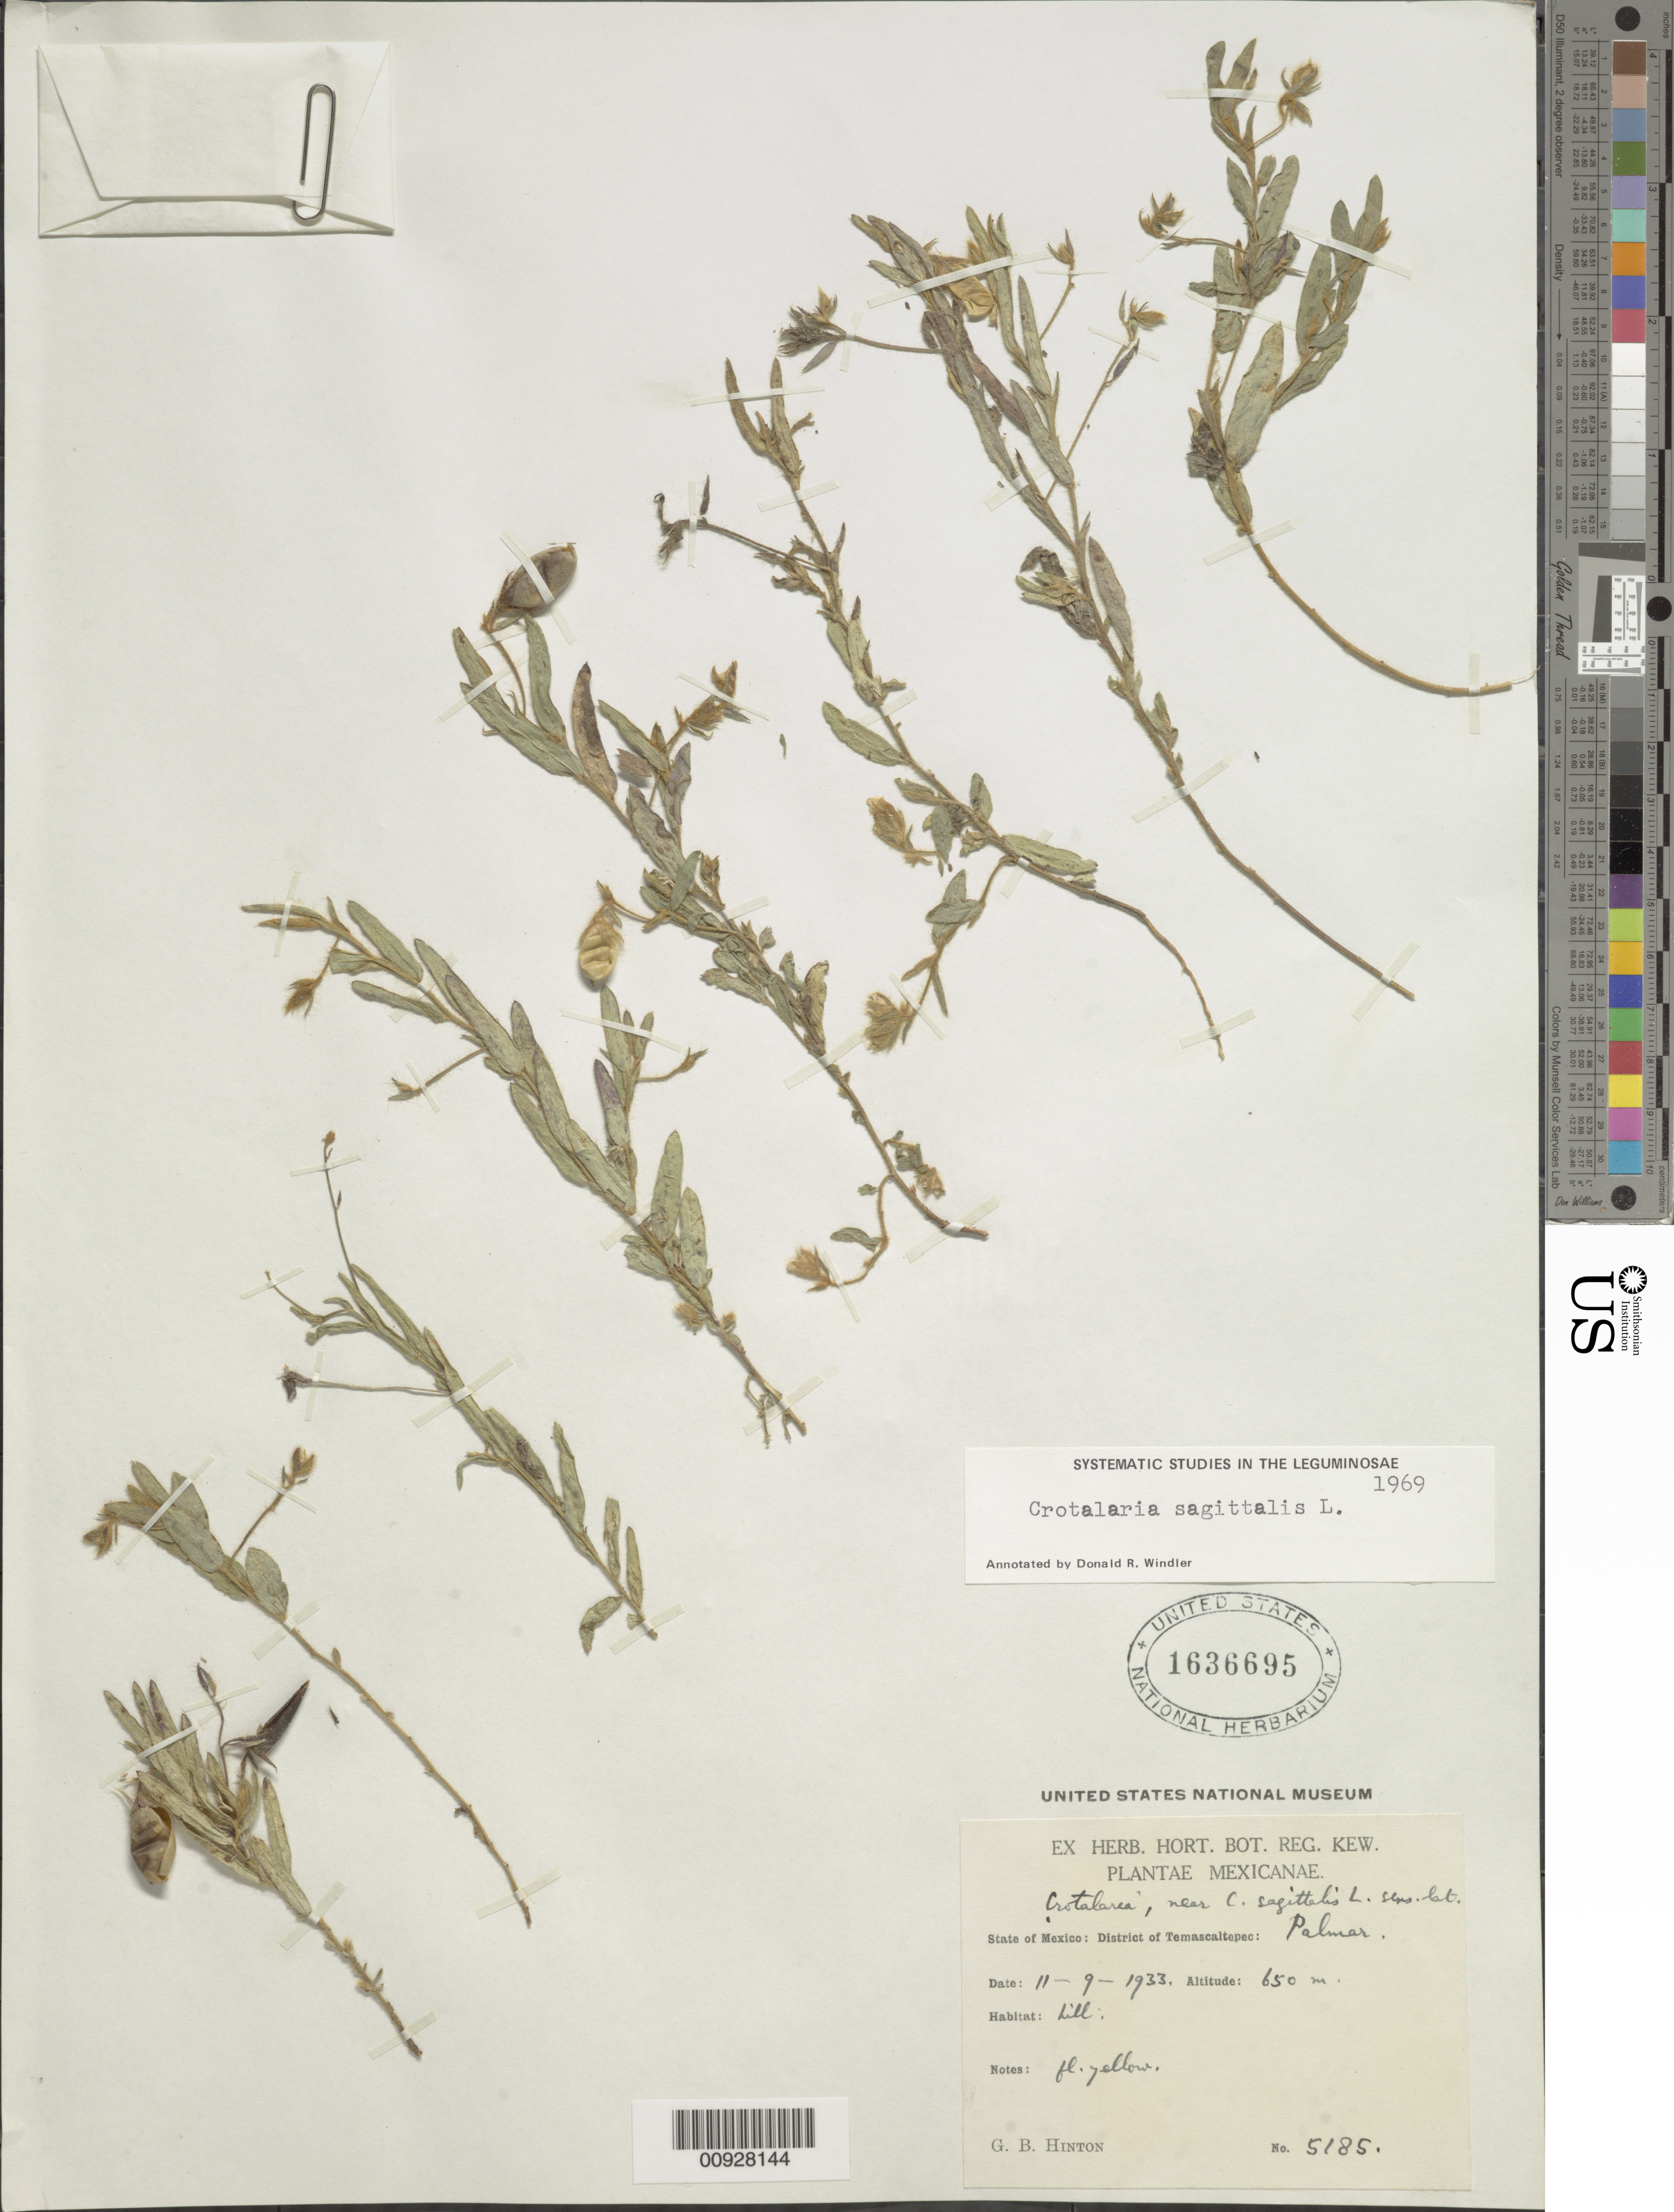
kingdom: Plantae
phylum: Tracheophyta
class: Magnoliopsida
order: Fabales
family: Fabaceae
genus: Crotalaria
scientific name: Crotalaria sagittalis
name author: L.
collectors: G. B. Hinton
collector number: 5185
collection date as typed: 09 Nov 1933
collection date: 1933-11-09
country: Mexico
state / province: México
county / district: Temascaltepec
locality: State of Mexico: District of Temascaltepec: Palmar.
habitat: Hill.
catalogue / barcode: US 1636695